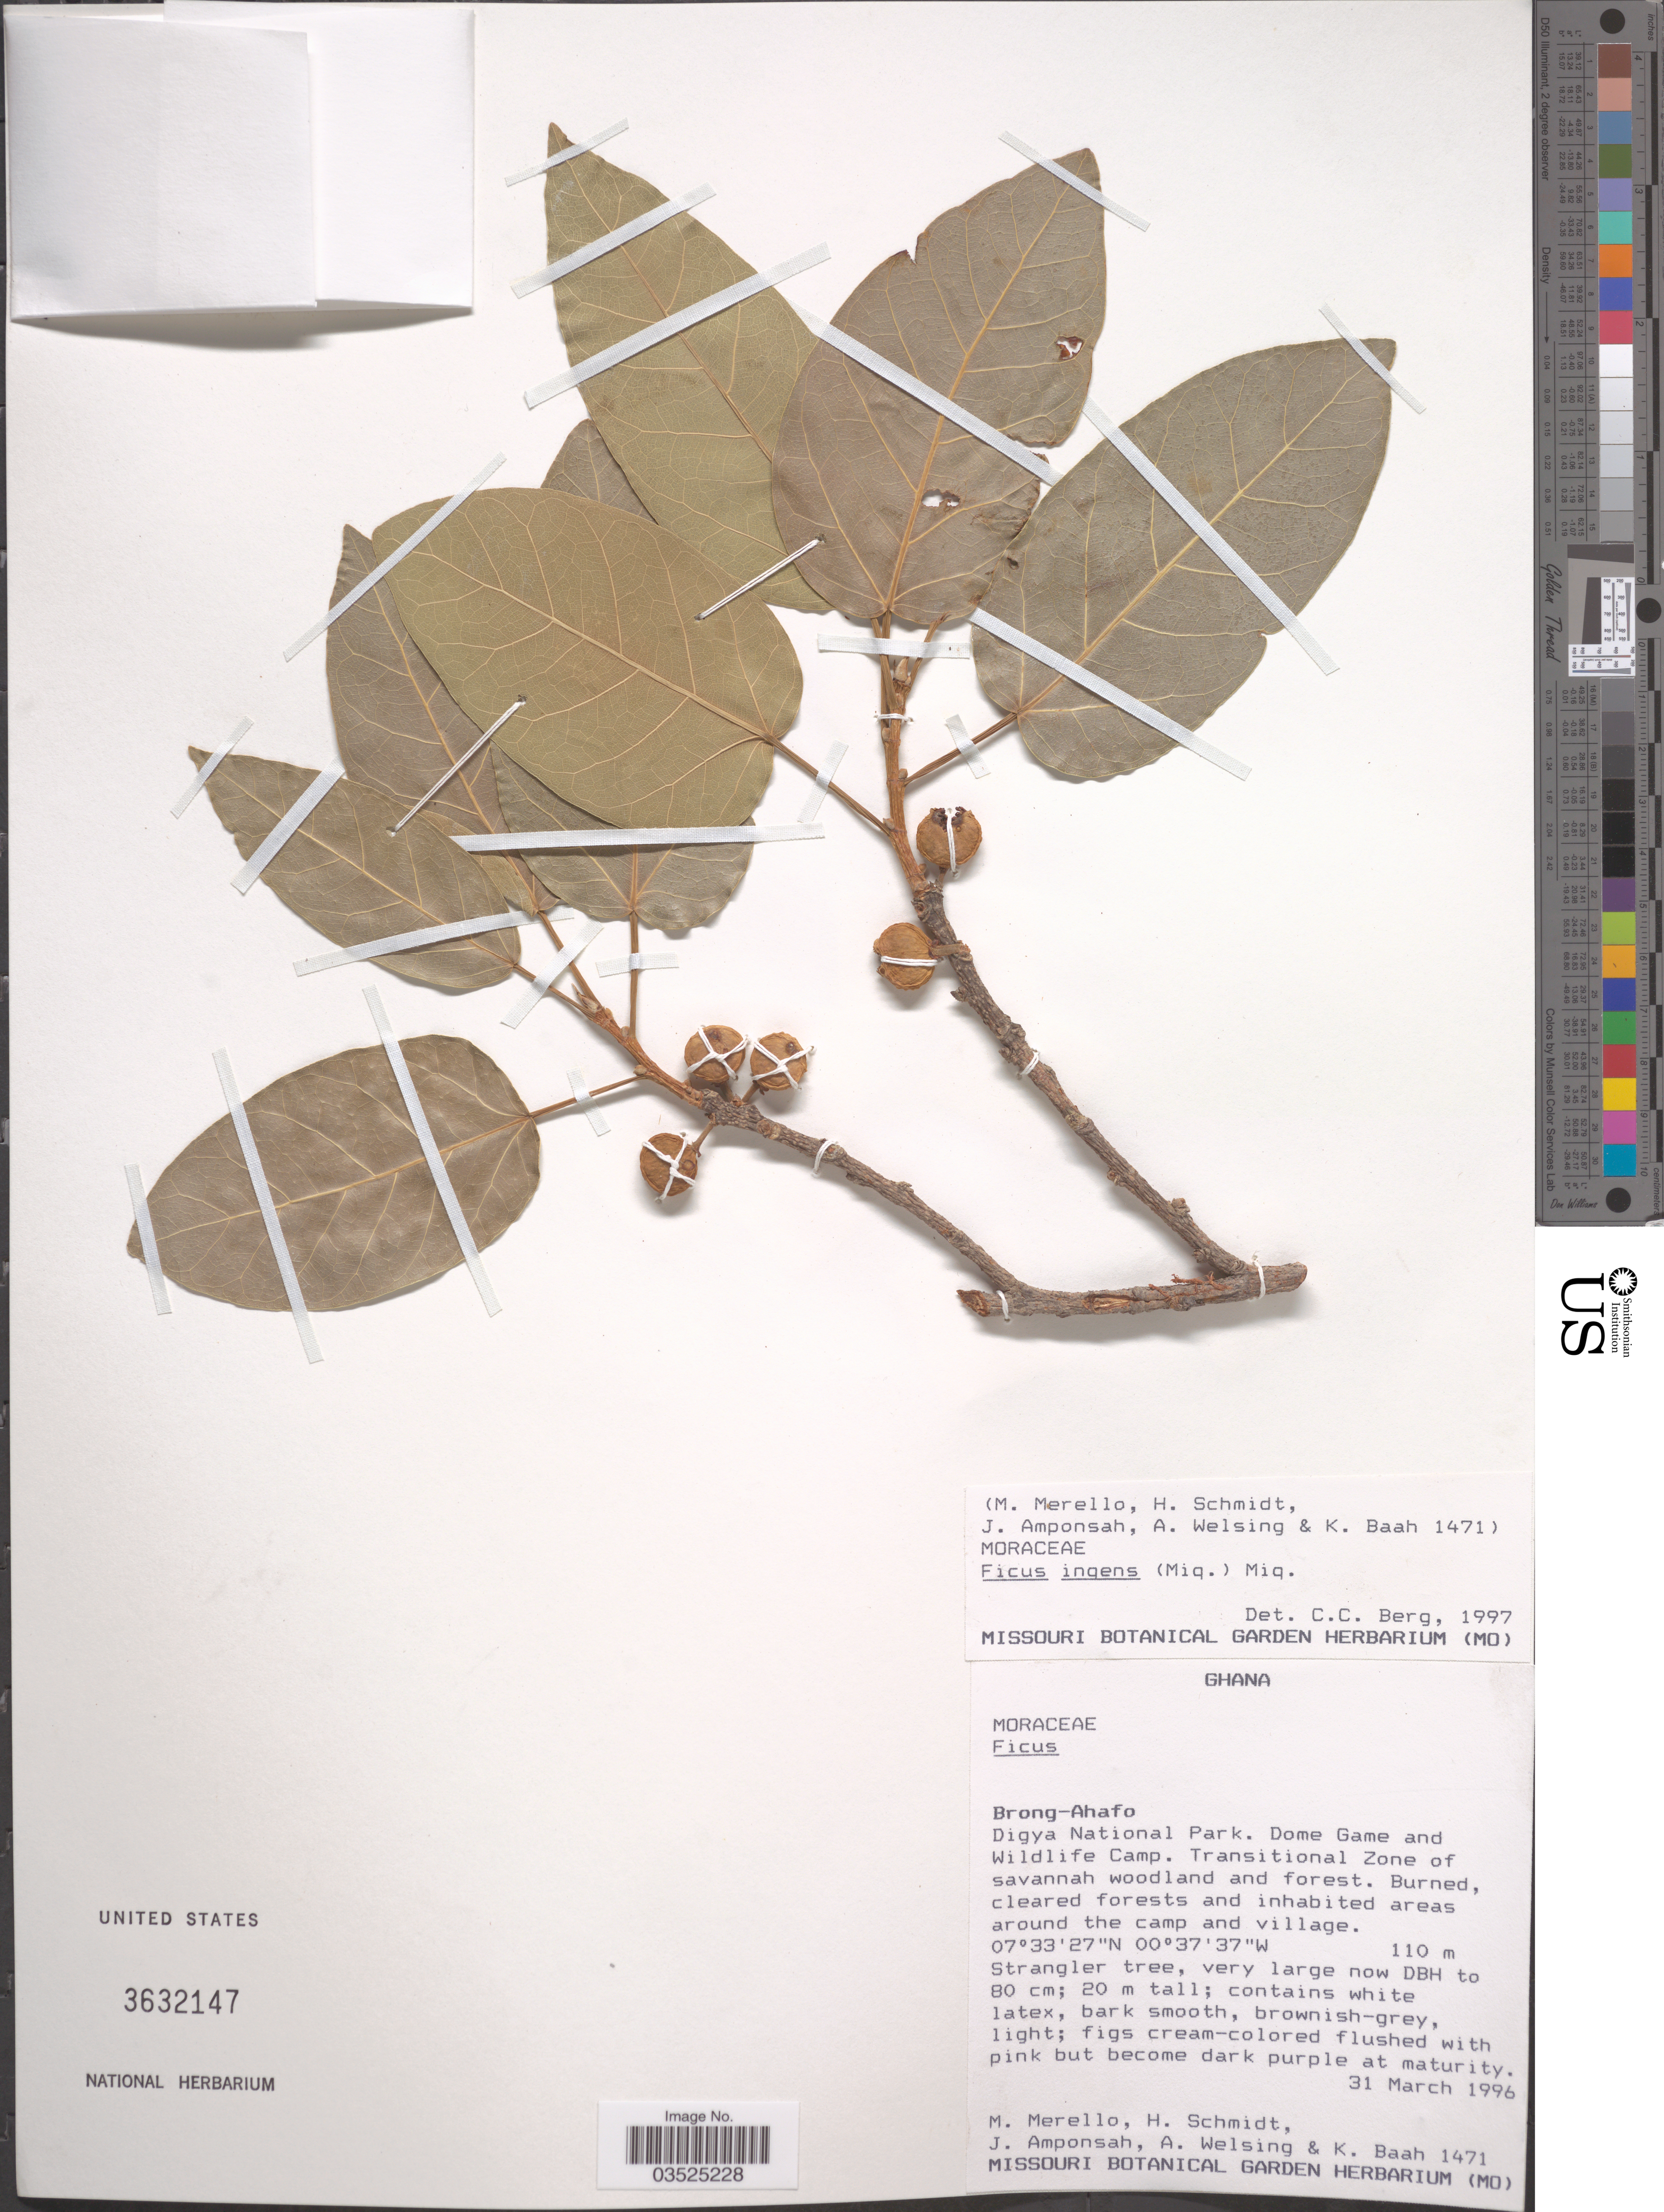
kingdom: Plantae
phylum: Tracheophyta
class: Magnoliopsida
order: Rosales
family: Moraceae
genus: Ficus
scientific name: Ficus ingens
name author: (Miq.) Miq.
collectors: M. Merello, H. Schmidt, J. Amponsah, A. Welsing & K. Baah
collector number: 1471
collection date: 1996-03-31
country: Ghana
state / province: Brong-Ahafo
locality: Digya National Park. Dome Game and Wildlife Camp.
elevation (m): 110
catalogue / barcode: US 3632147